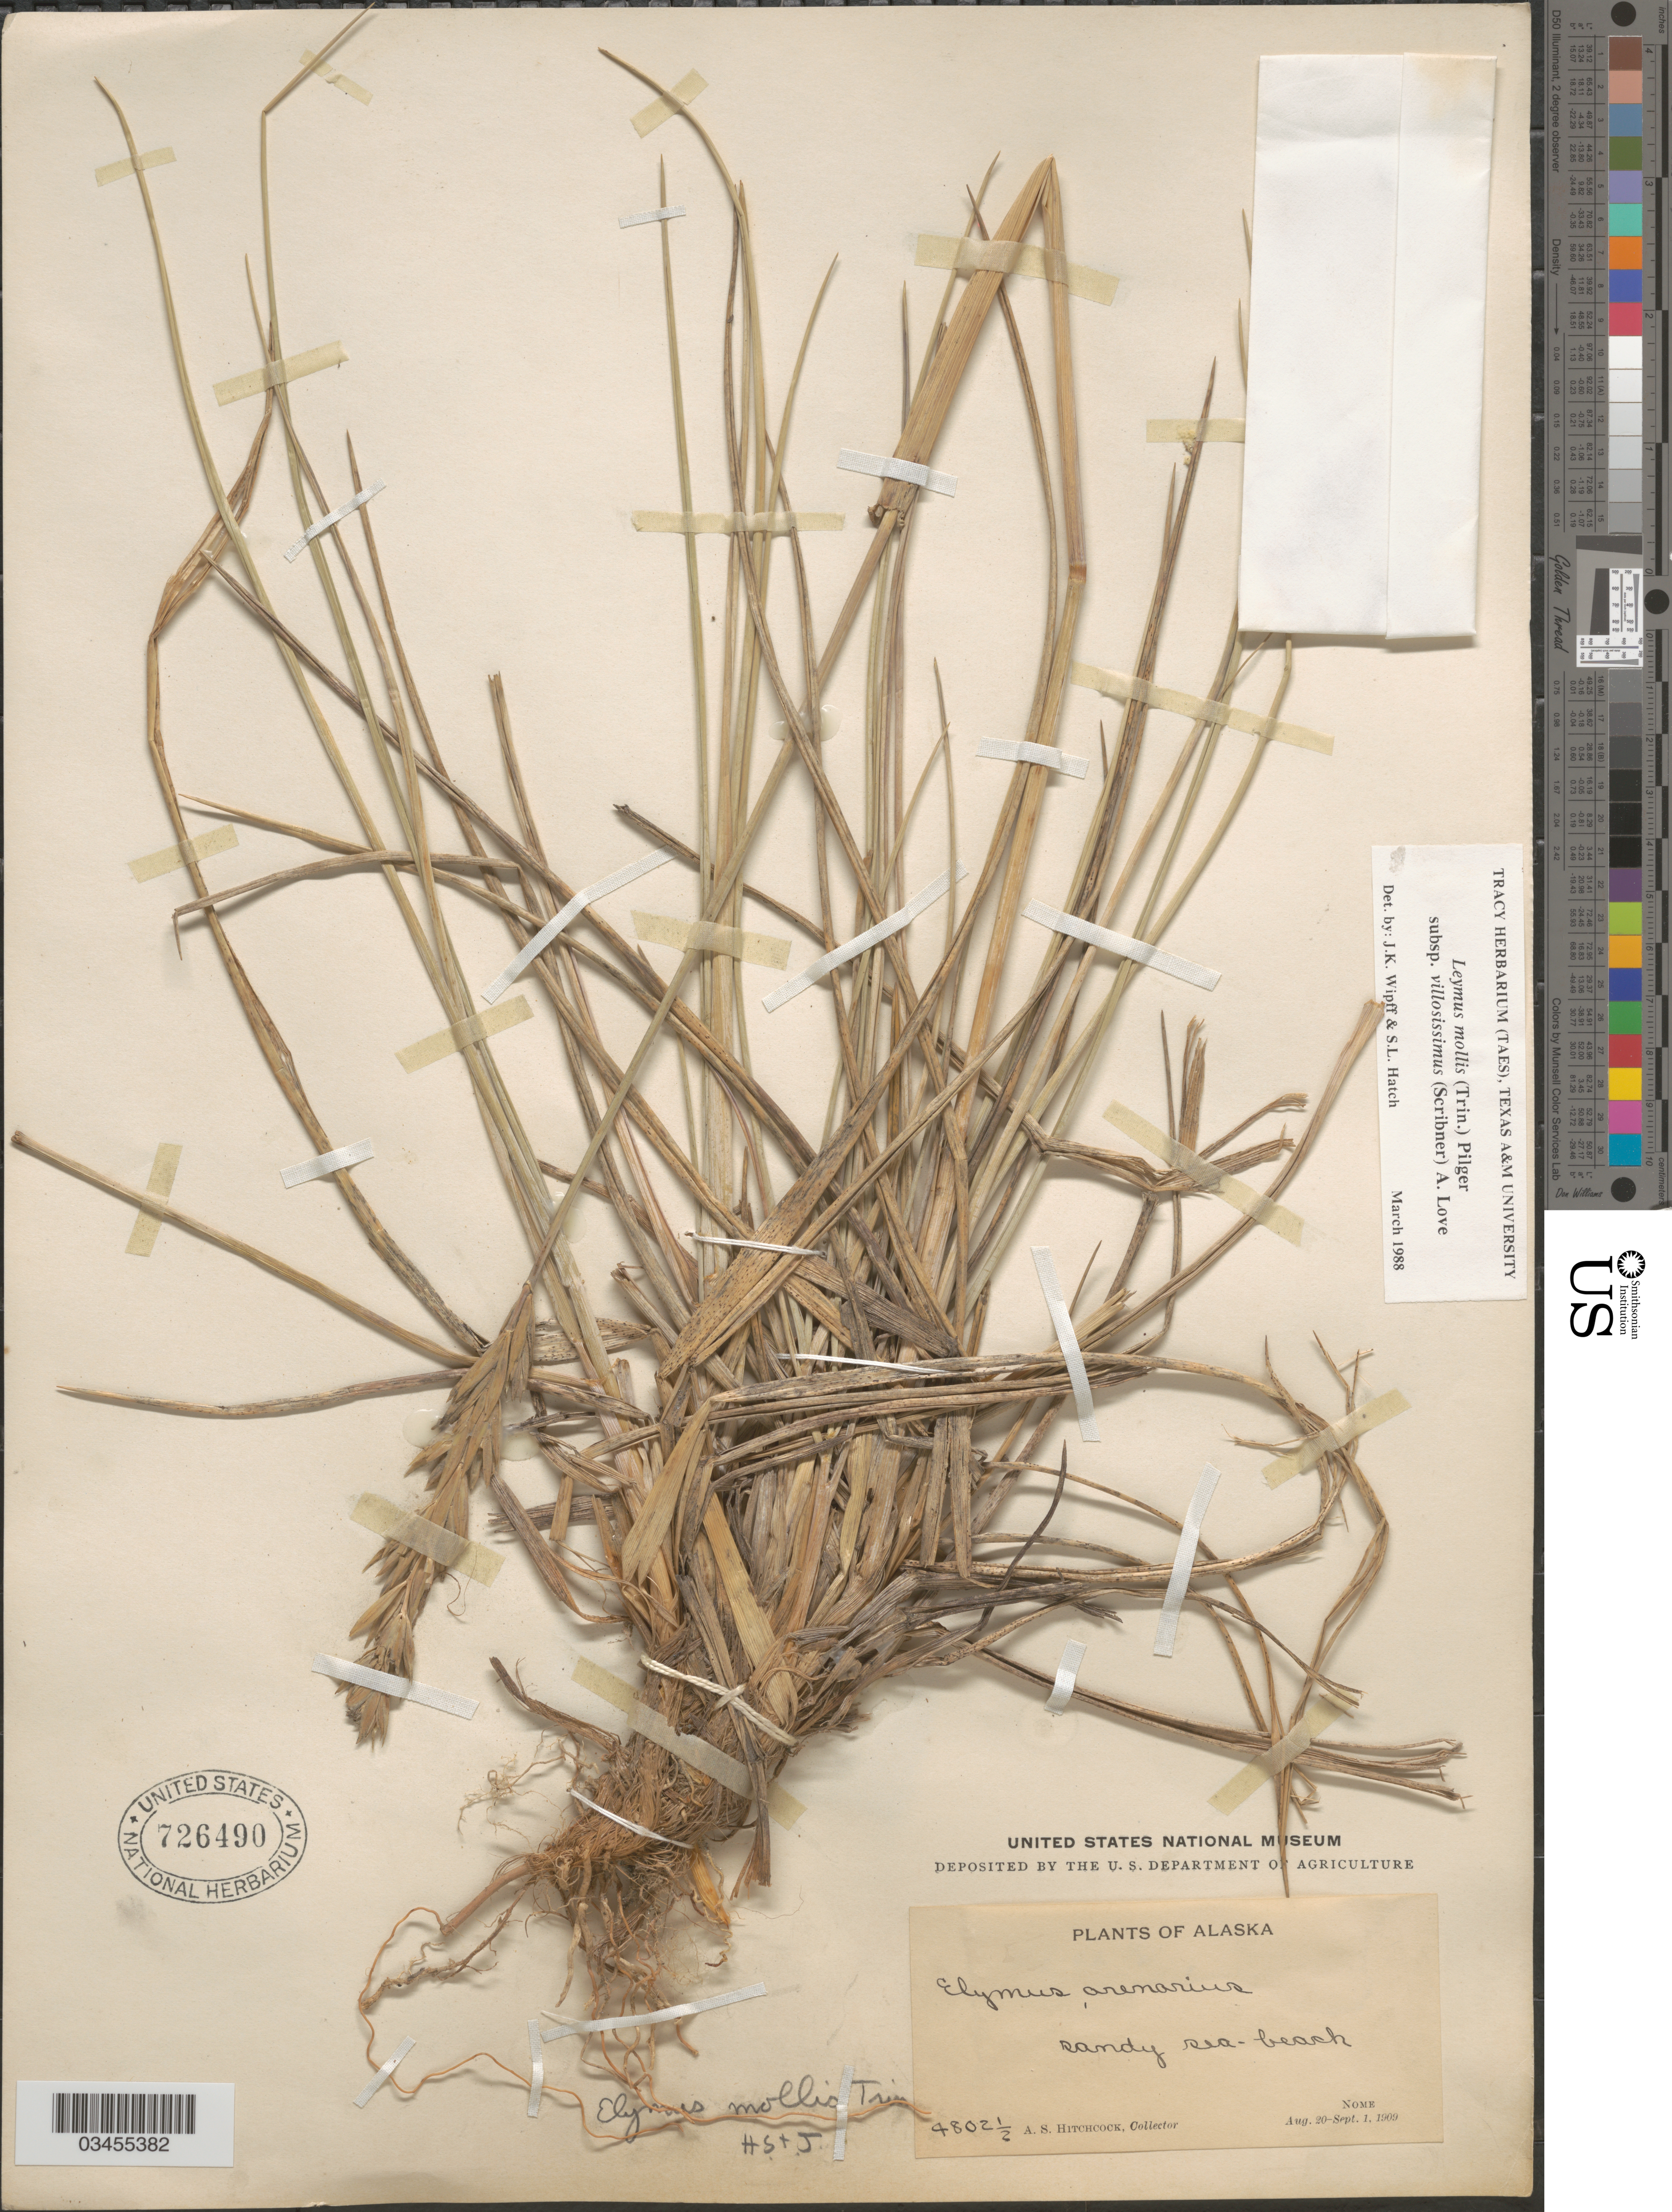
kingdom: Plantae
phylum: Tracheophyta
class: Liliopsida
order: Poales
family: Poaceae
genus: Leymus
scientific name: Leymus mollis subsp. villosissimus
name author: (Scribn.) Á. Löve & D. Löve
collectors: A. S. Hitchcock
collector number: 4802½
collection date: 1909-08-20/1909-09-01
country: United States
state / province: Alaska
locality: Nome.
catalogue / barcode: US 726490